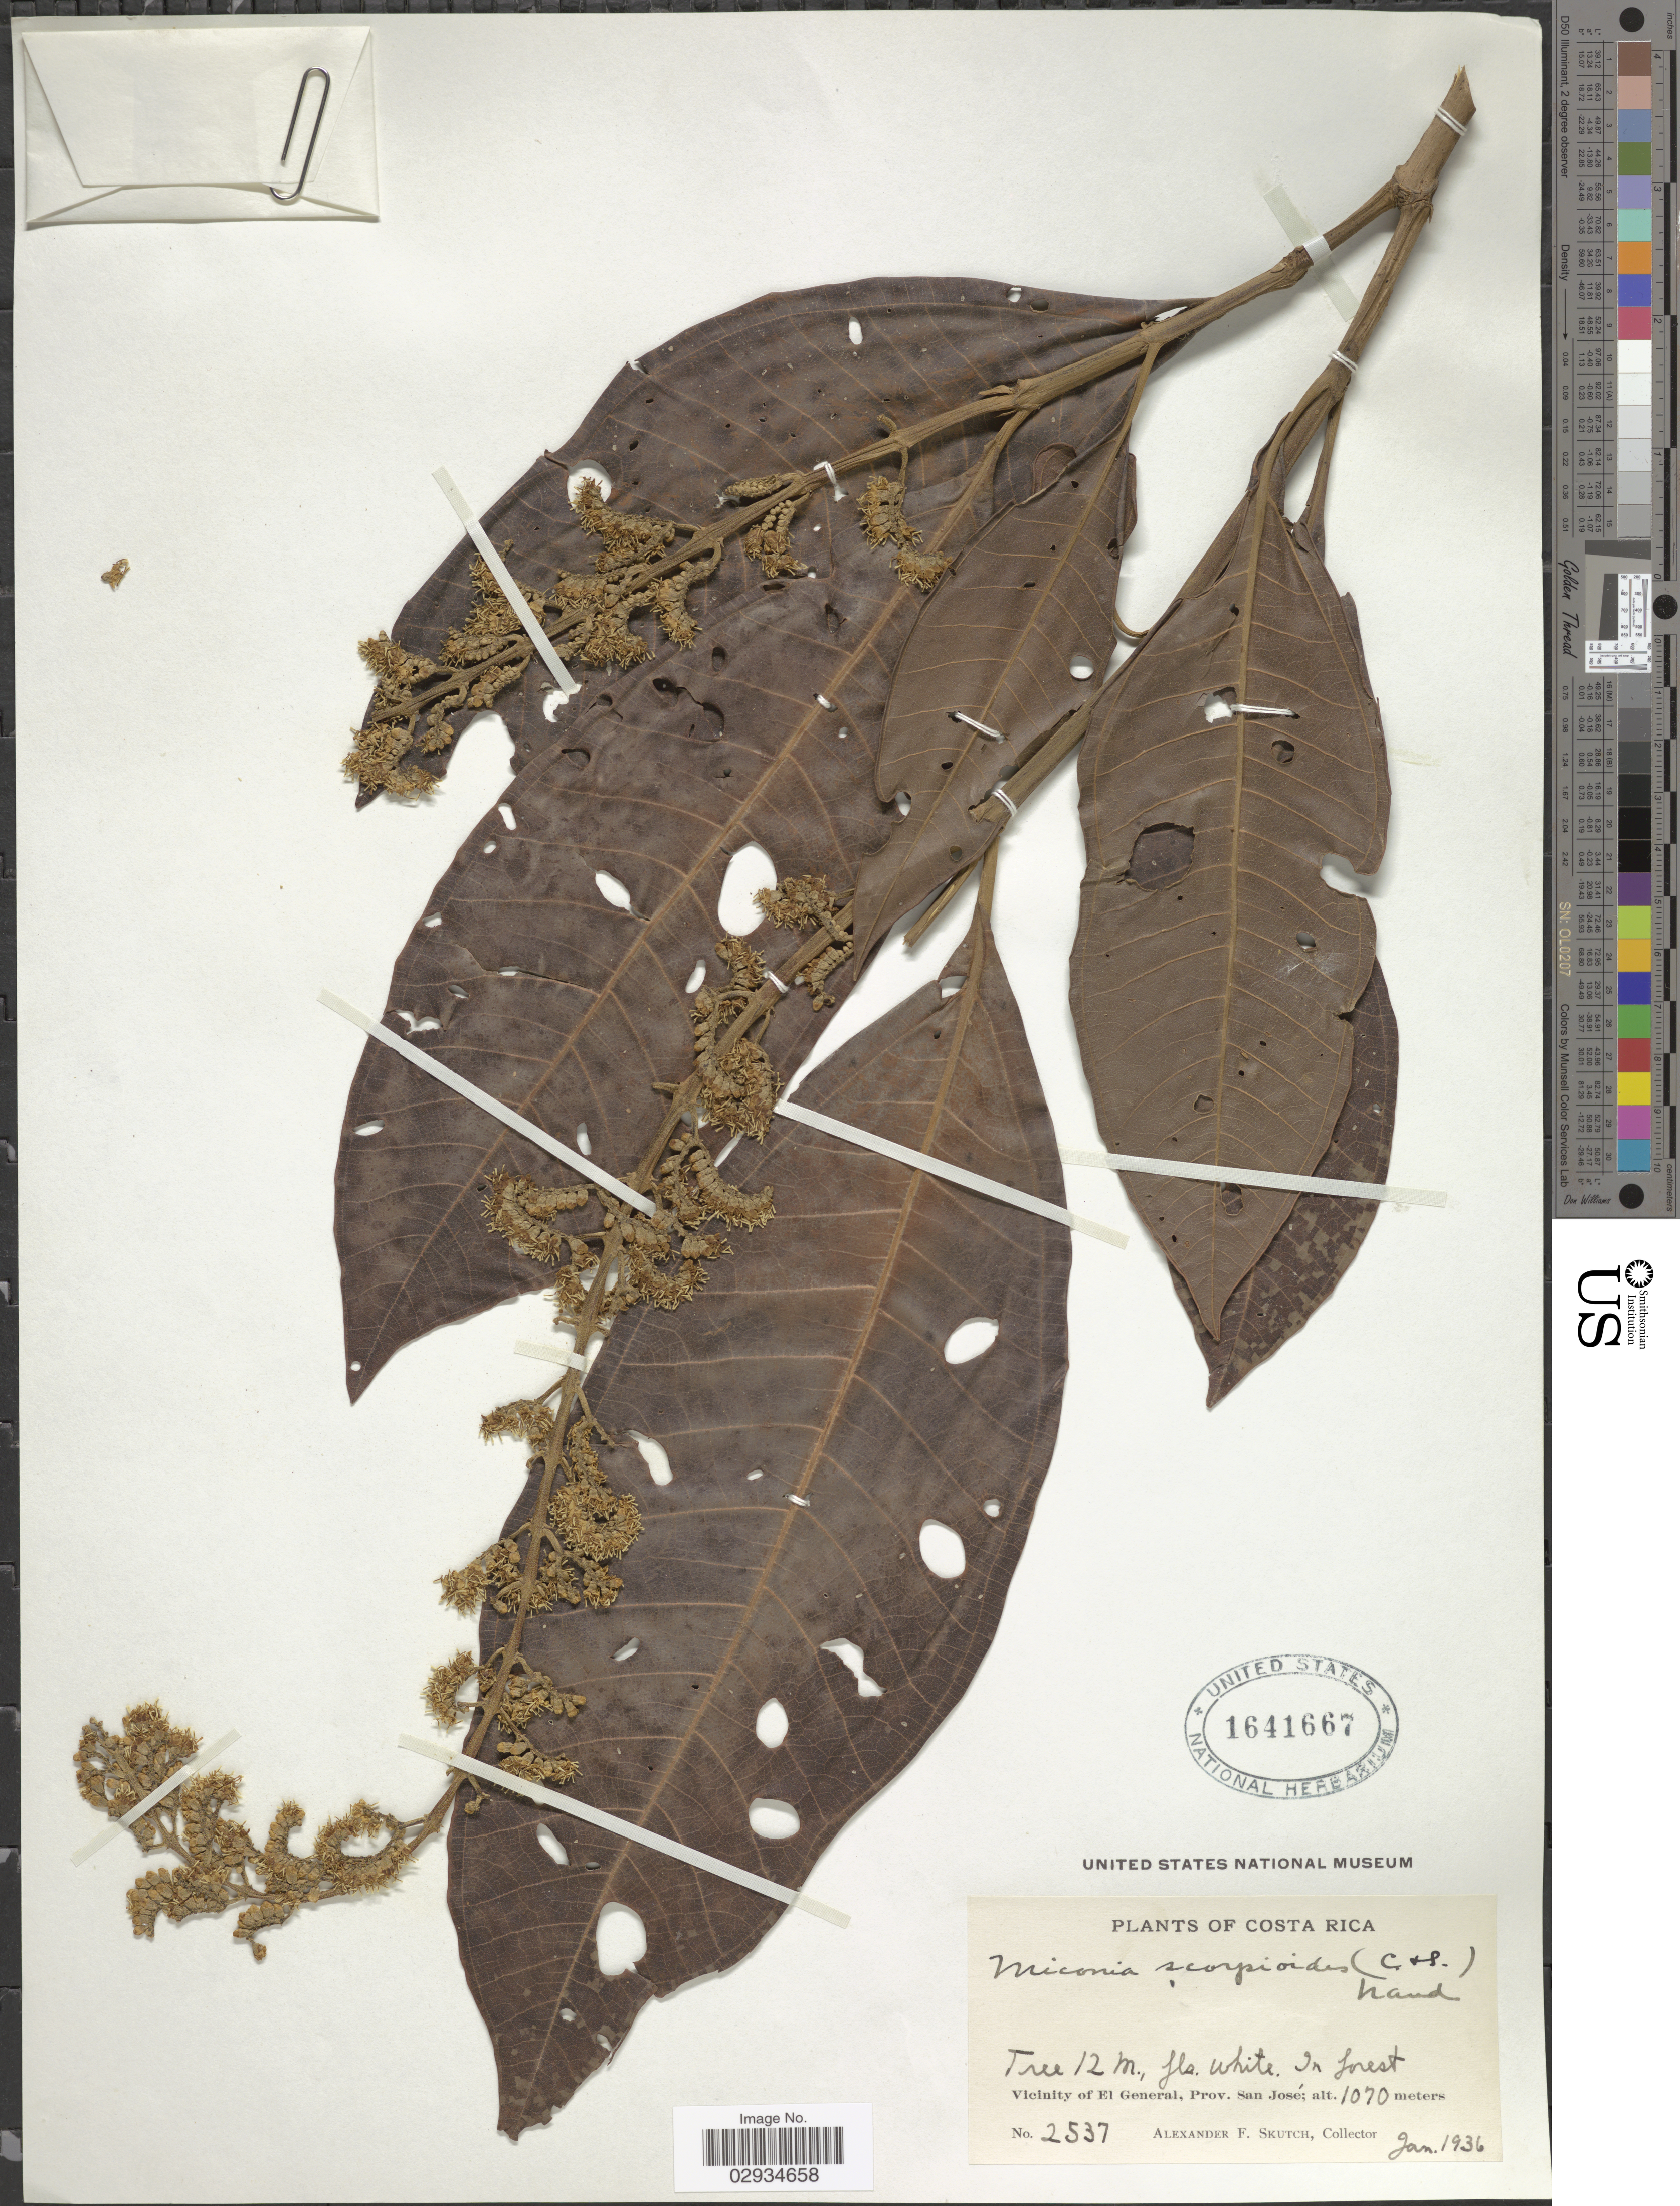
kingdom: Plantae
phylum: Tracheophyta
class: Magnoliopsida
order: Myrtales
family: Melastomataceae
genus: Miconia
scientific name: Miconia trinervia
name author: (Sw.) D. Don ex Loudon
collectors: A. F. Skutch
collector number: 2537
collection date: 1936-01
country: Costa Rica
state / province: San José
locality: In forest. Vicinity of El General.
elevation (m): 1070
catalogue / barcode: US 1641667